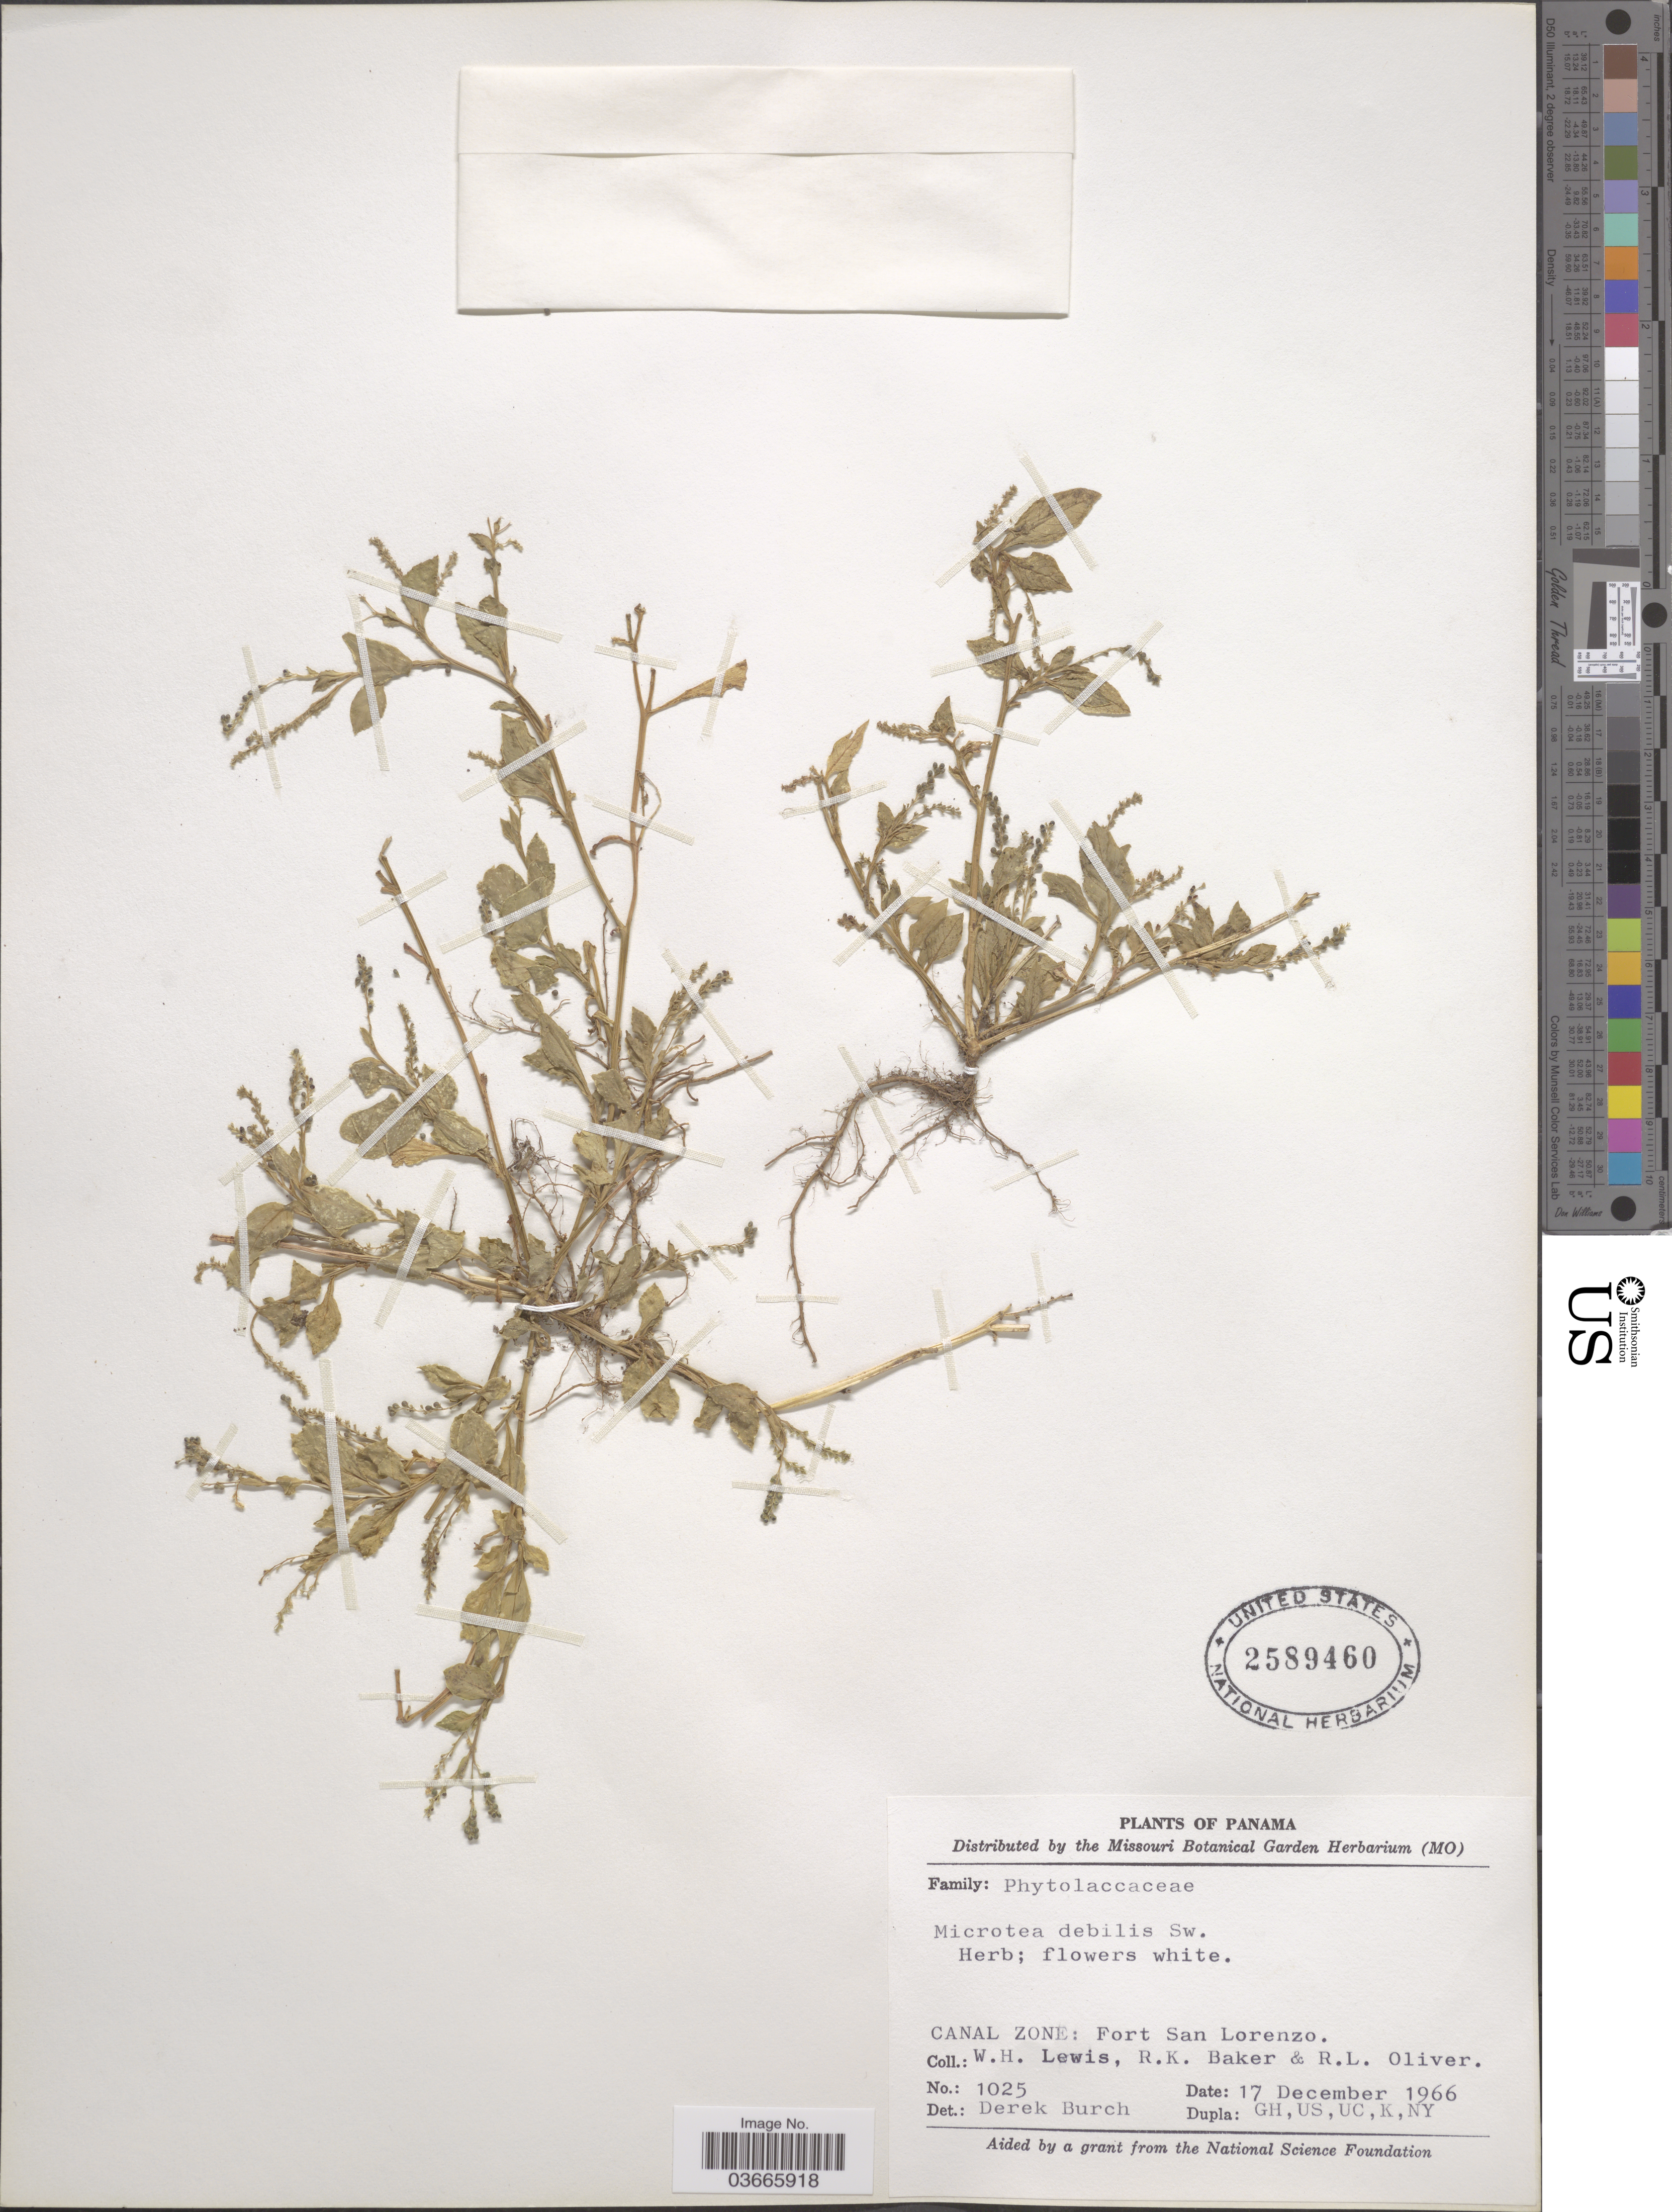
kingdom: Plantae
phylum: Tracheophyta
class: Magnoliopsida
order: Caryophyllales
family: Microteaceae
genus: Microtea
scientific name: Microtea debilis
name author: Sw.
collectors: W. H. Lewis, R. K. Baker & R. Oliver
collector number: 1025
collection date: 1966-12-17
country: Panama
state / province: Colón / Panamá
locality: Canal Zone: Fort San Lorenzo.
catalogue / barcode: US 2589460